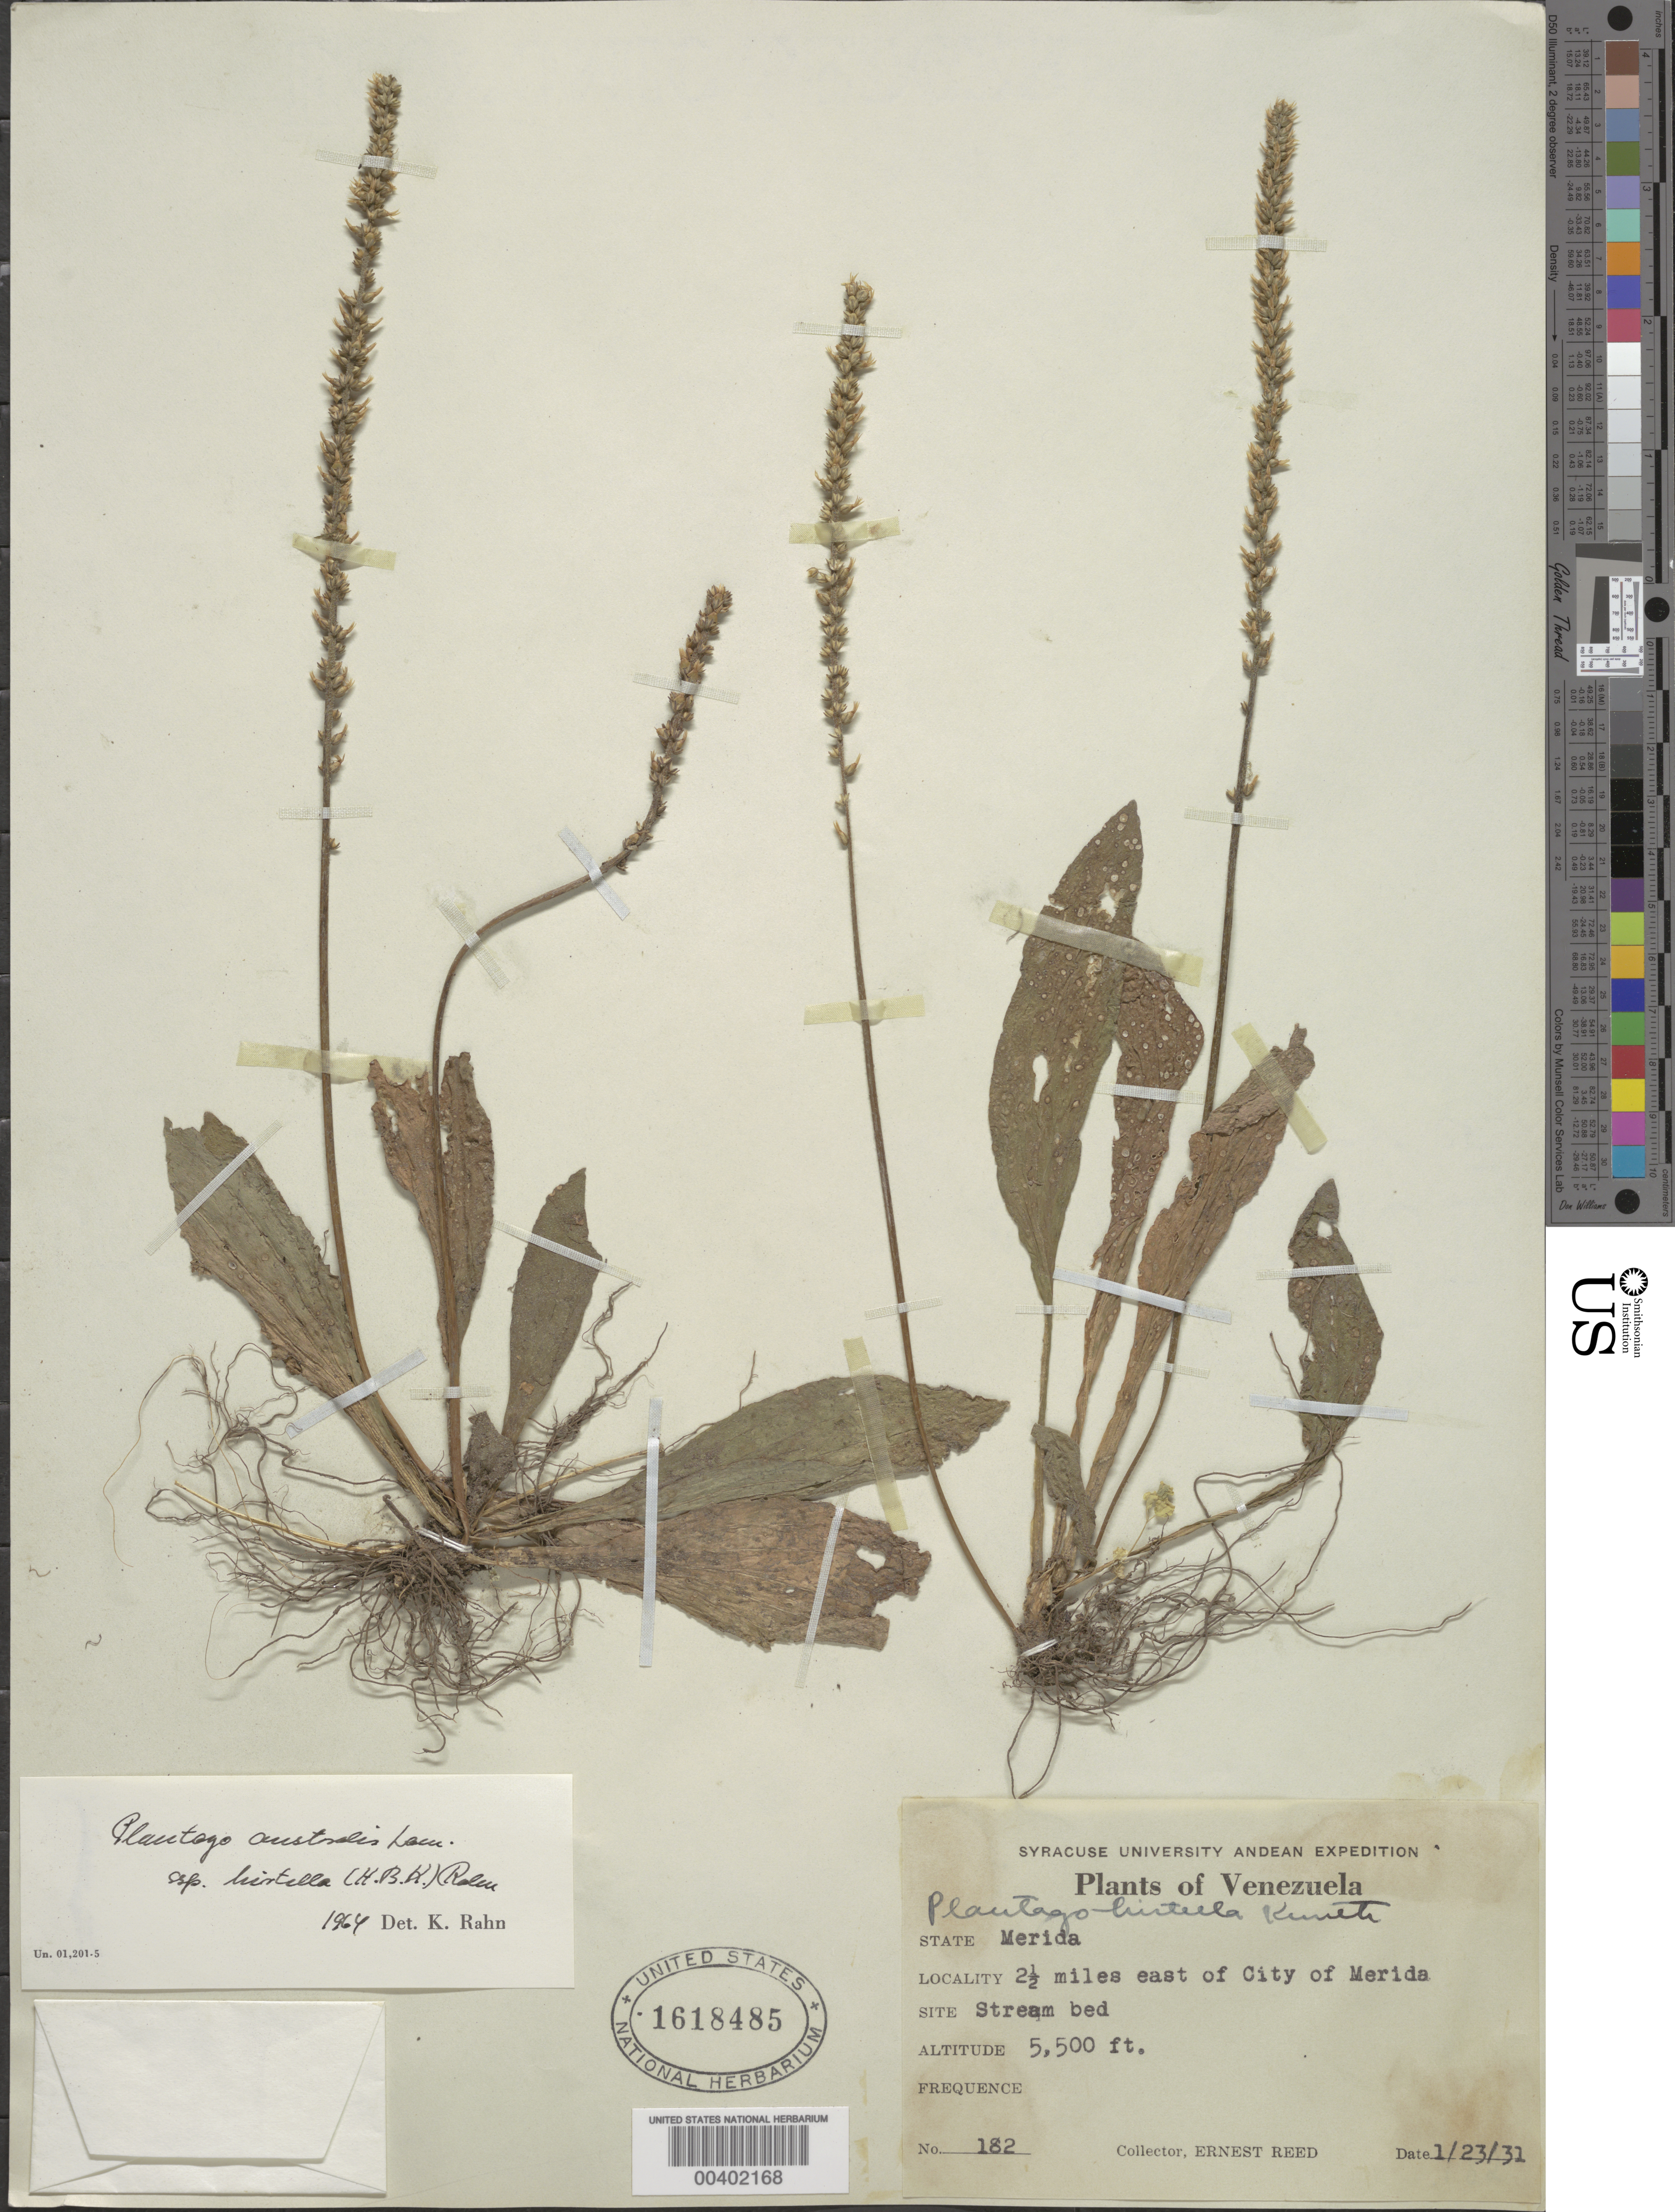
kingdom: Plantae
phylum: Tracheophyta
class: Magnoliopsida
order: Lamiales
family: Plantaginaceae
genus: Plantago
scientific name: Plantago australis subsp. hirtella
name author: (Kunth) Rahn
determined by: Rahn, Knud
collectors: E. Reed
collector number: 182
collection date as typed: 23 Jan 1931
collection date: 1931-01-23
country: Venezuela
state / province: Mérida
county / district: Libertador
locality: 2 1/2 miles east of City of Mérida.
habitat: Stream bed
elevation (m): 1676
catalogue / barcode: US 1618485